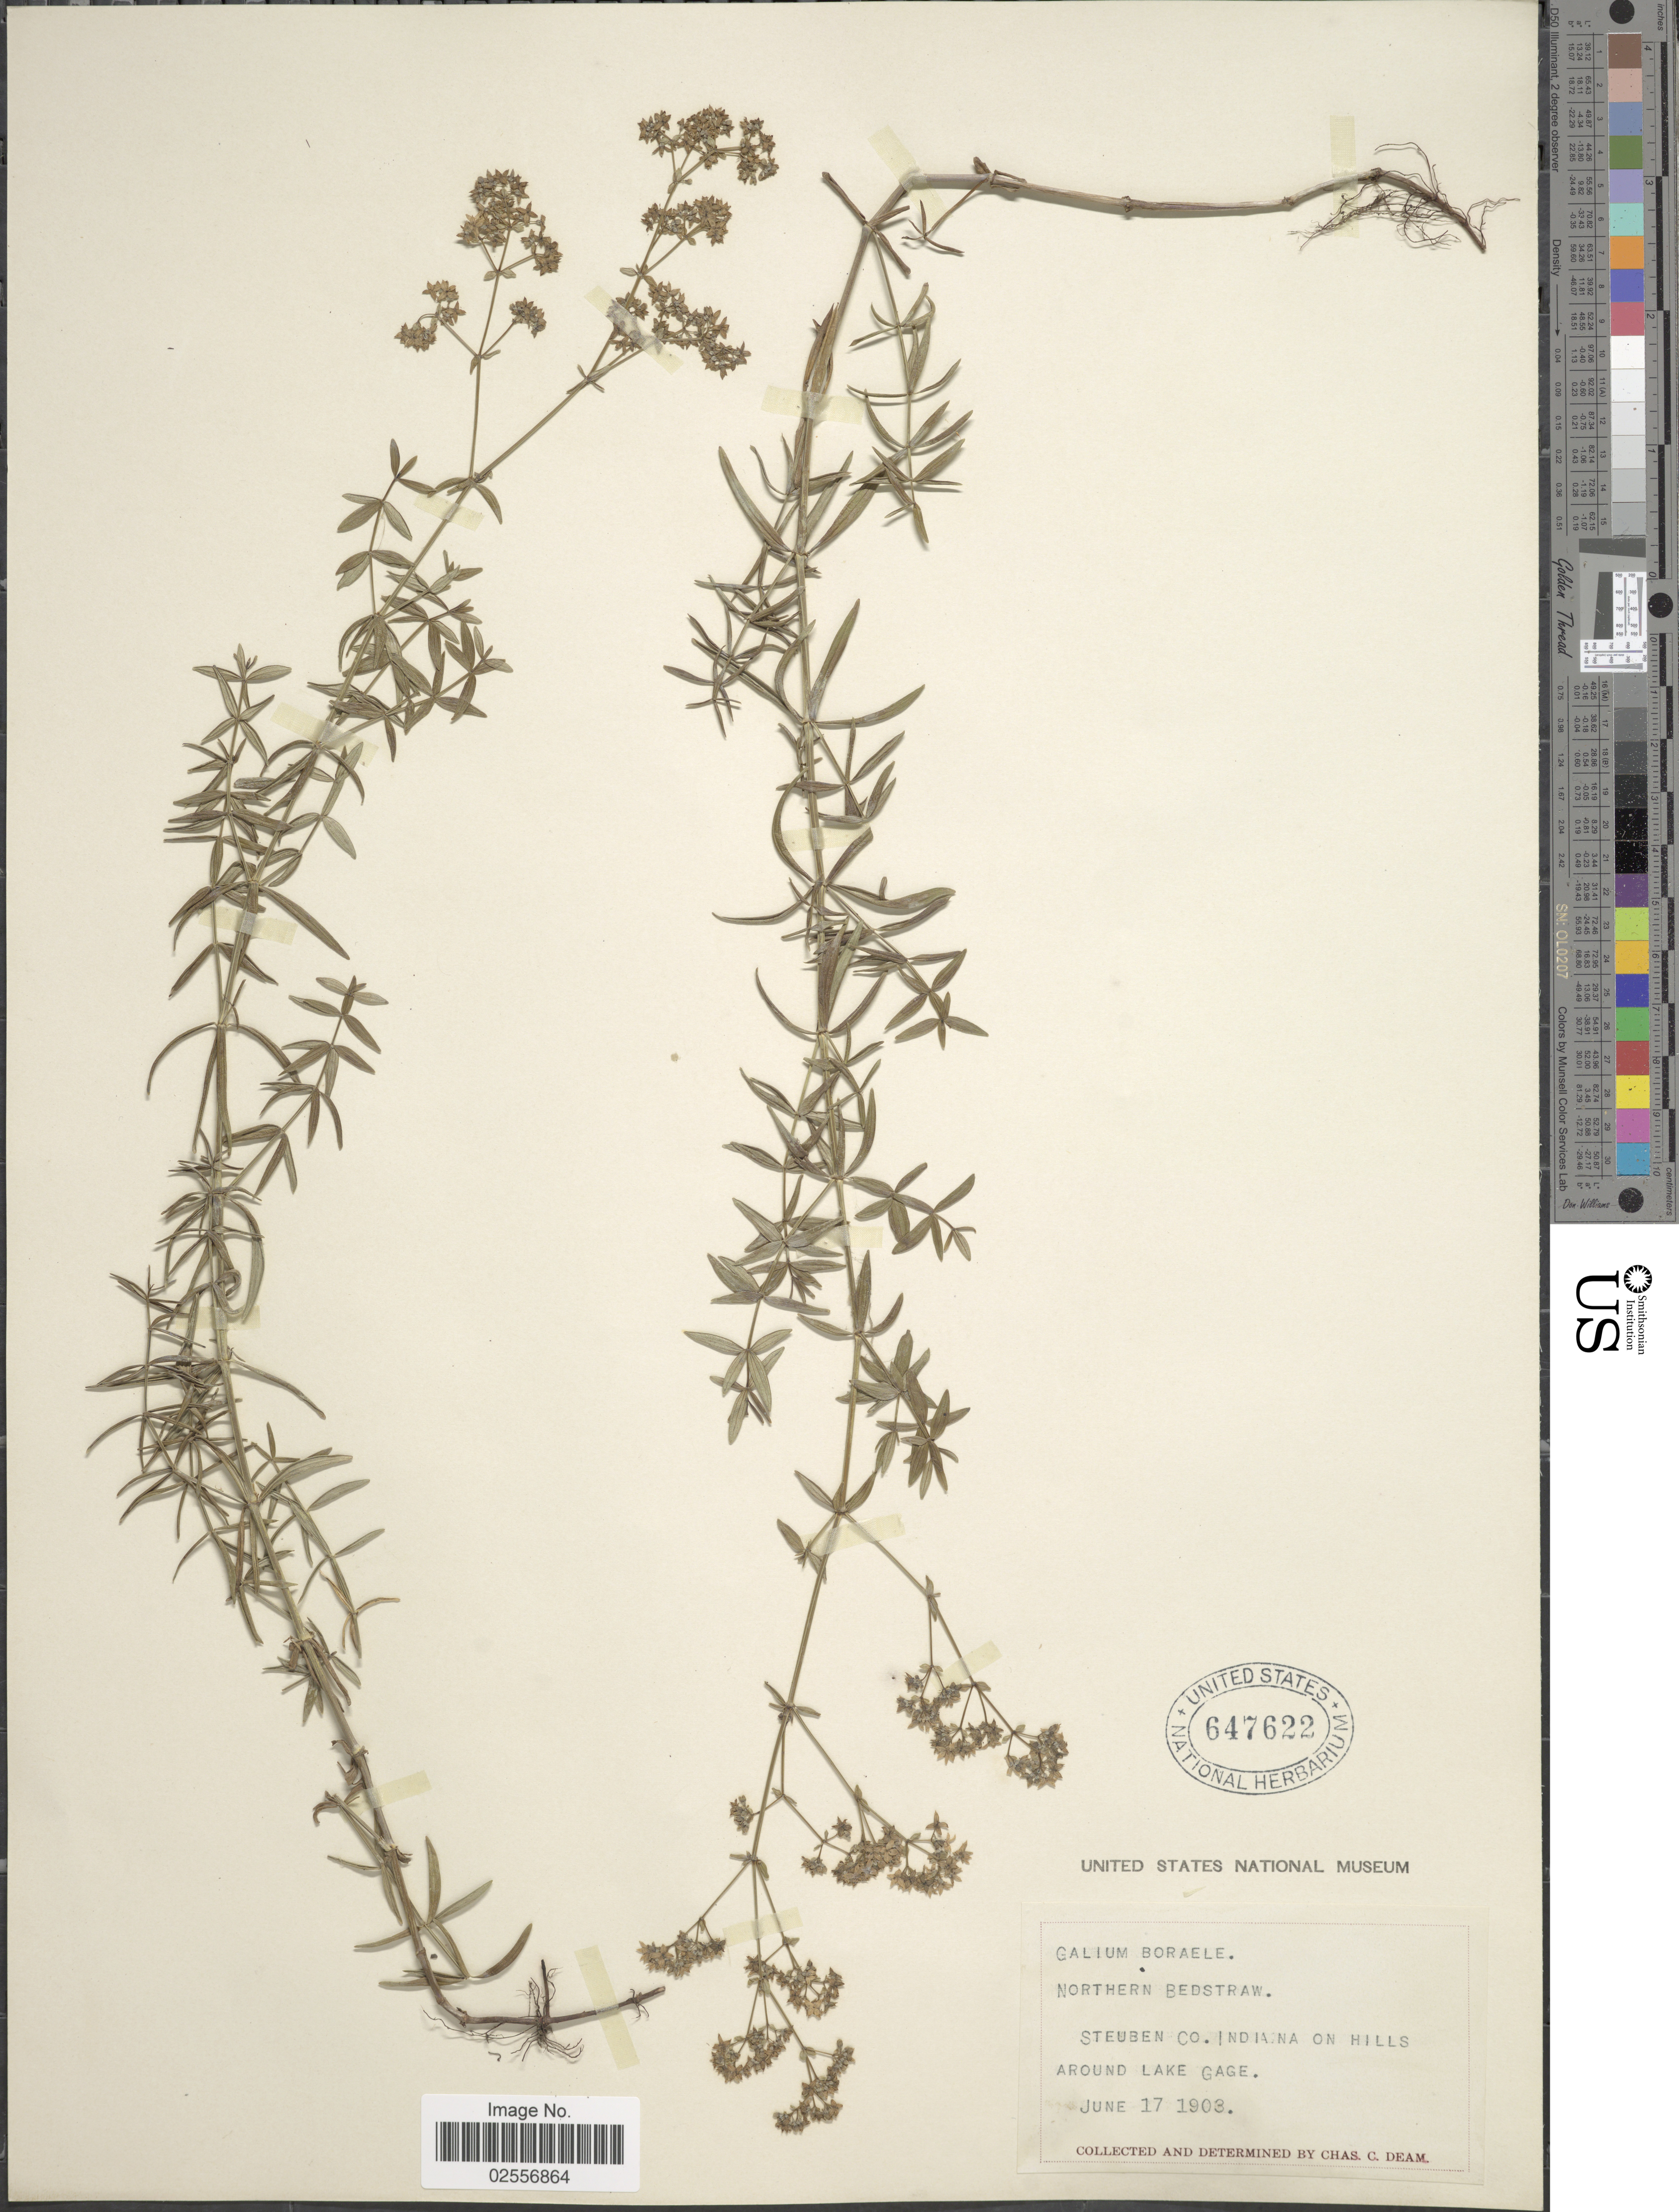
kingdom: Plantae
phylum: Tracheophyta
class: Magnoliopsida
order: Gentianales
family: Rubiaceae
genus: Galium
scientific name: Galium boreale L.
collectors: C. C. Deam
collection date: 1903-06-17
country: United States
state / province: Indiana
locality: Steuben Co, Indiana on hills around Lake Gage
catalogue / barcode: US 647622